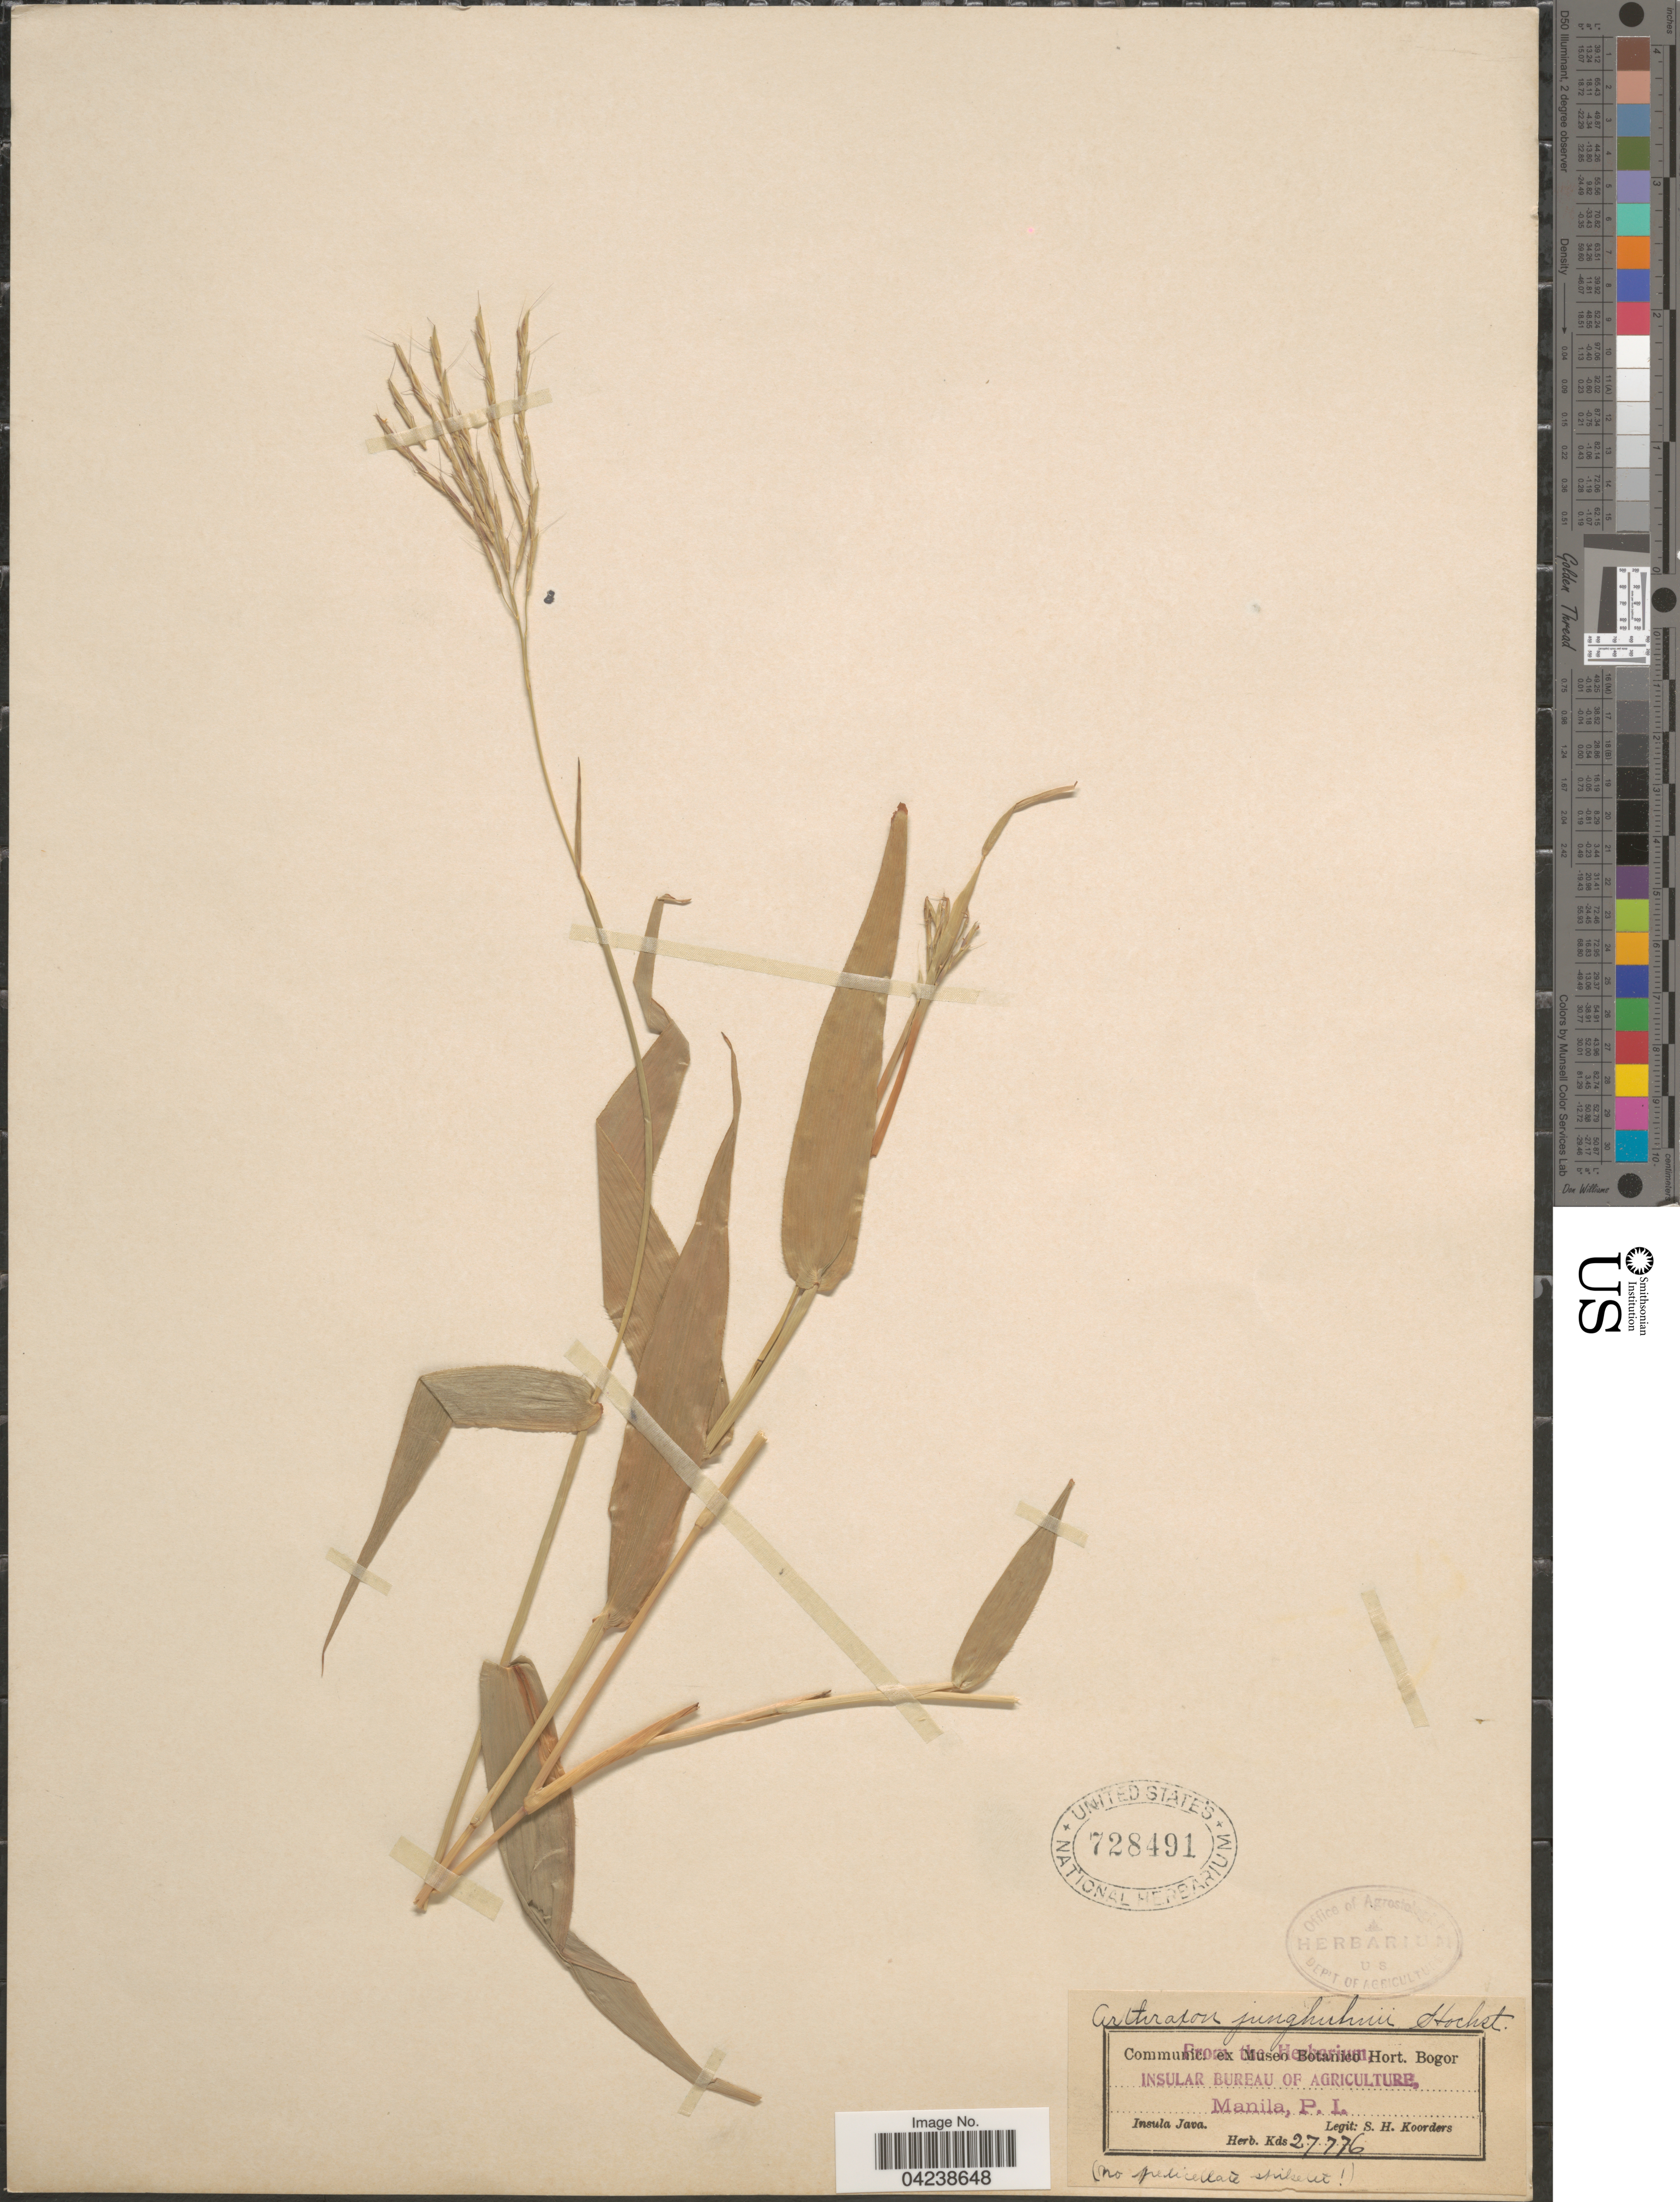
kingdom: Plantae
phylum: Tracheophyta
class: Liliopsida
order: Poales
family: Poaceae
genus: Arthraxon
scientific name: Arthraxon hispidus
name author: (Thunb.) Makino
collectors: S. H. Koorders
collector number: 27776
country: Indonesia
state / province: Java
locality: Insula Java.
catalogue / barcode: US 728491